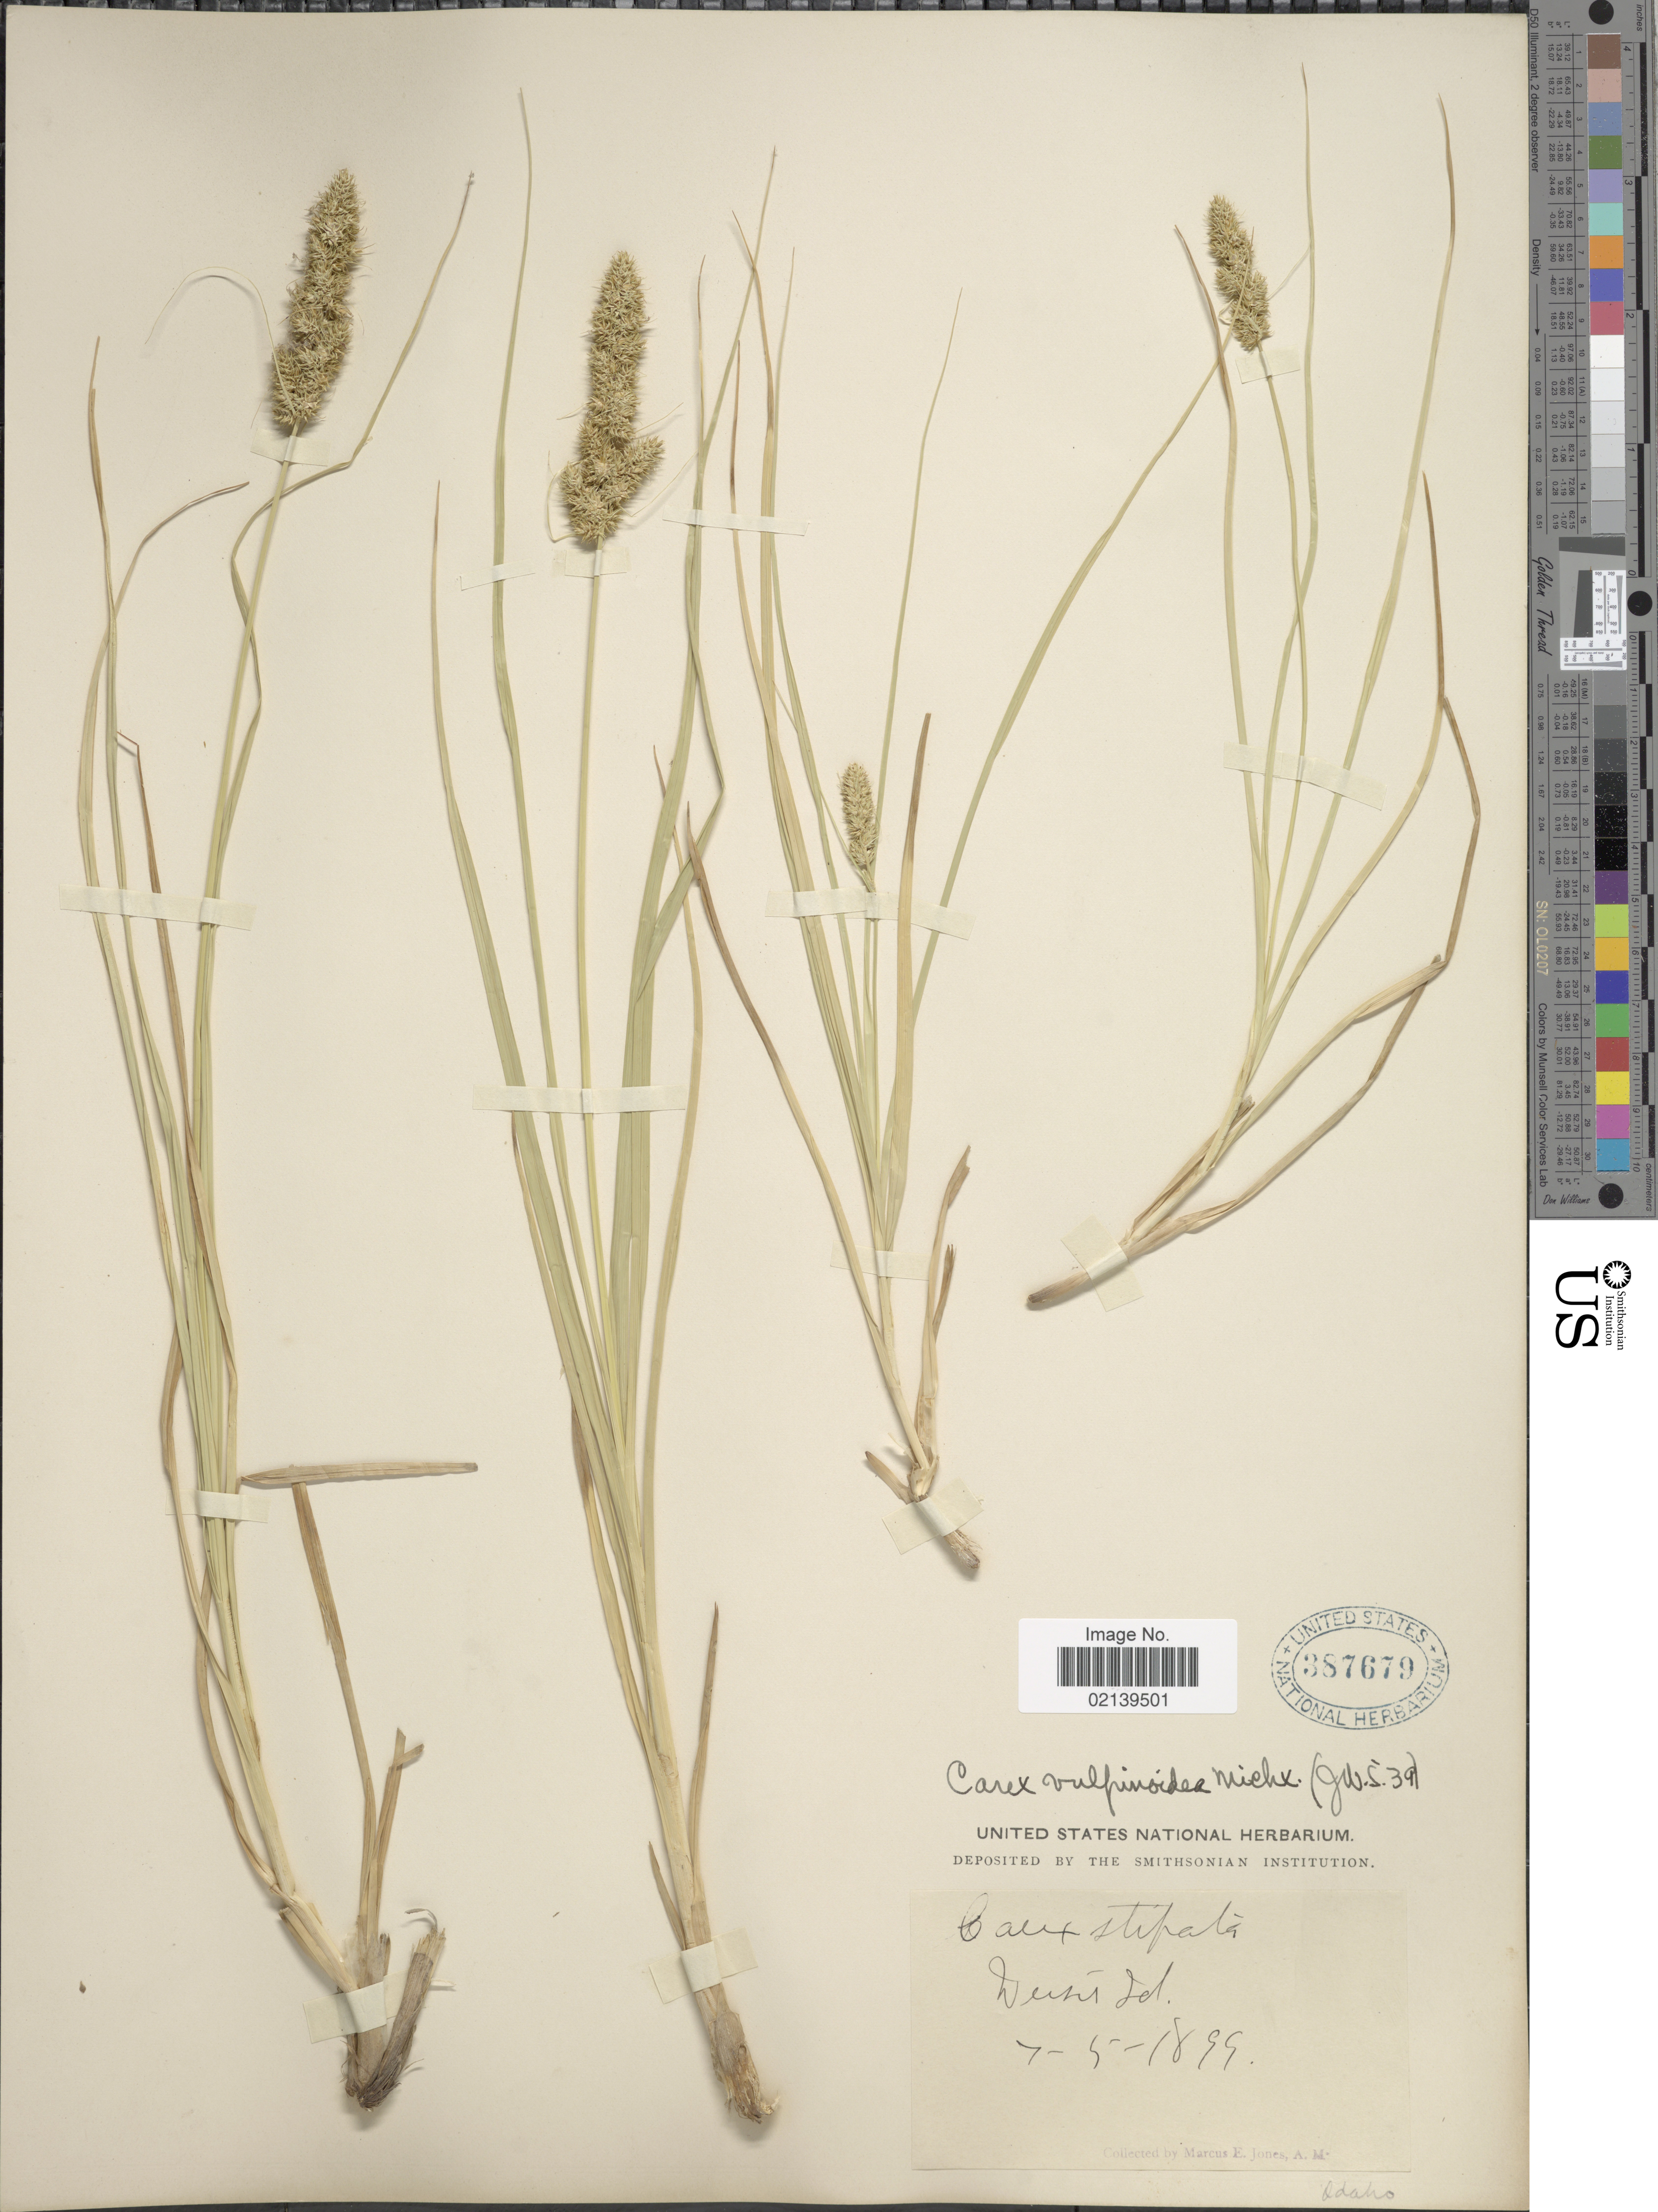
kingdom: Plantae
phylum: Tracheophyta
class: Liliopsida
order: Poales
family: Cyperaceae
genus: Carex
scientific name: Carex vulpinoidea Michx.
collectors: M. E. Jones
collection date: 1899-07-05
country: United States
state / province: Idaho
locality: Deer's Id.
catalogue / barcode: US 387679